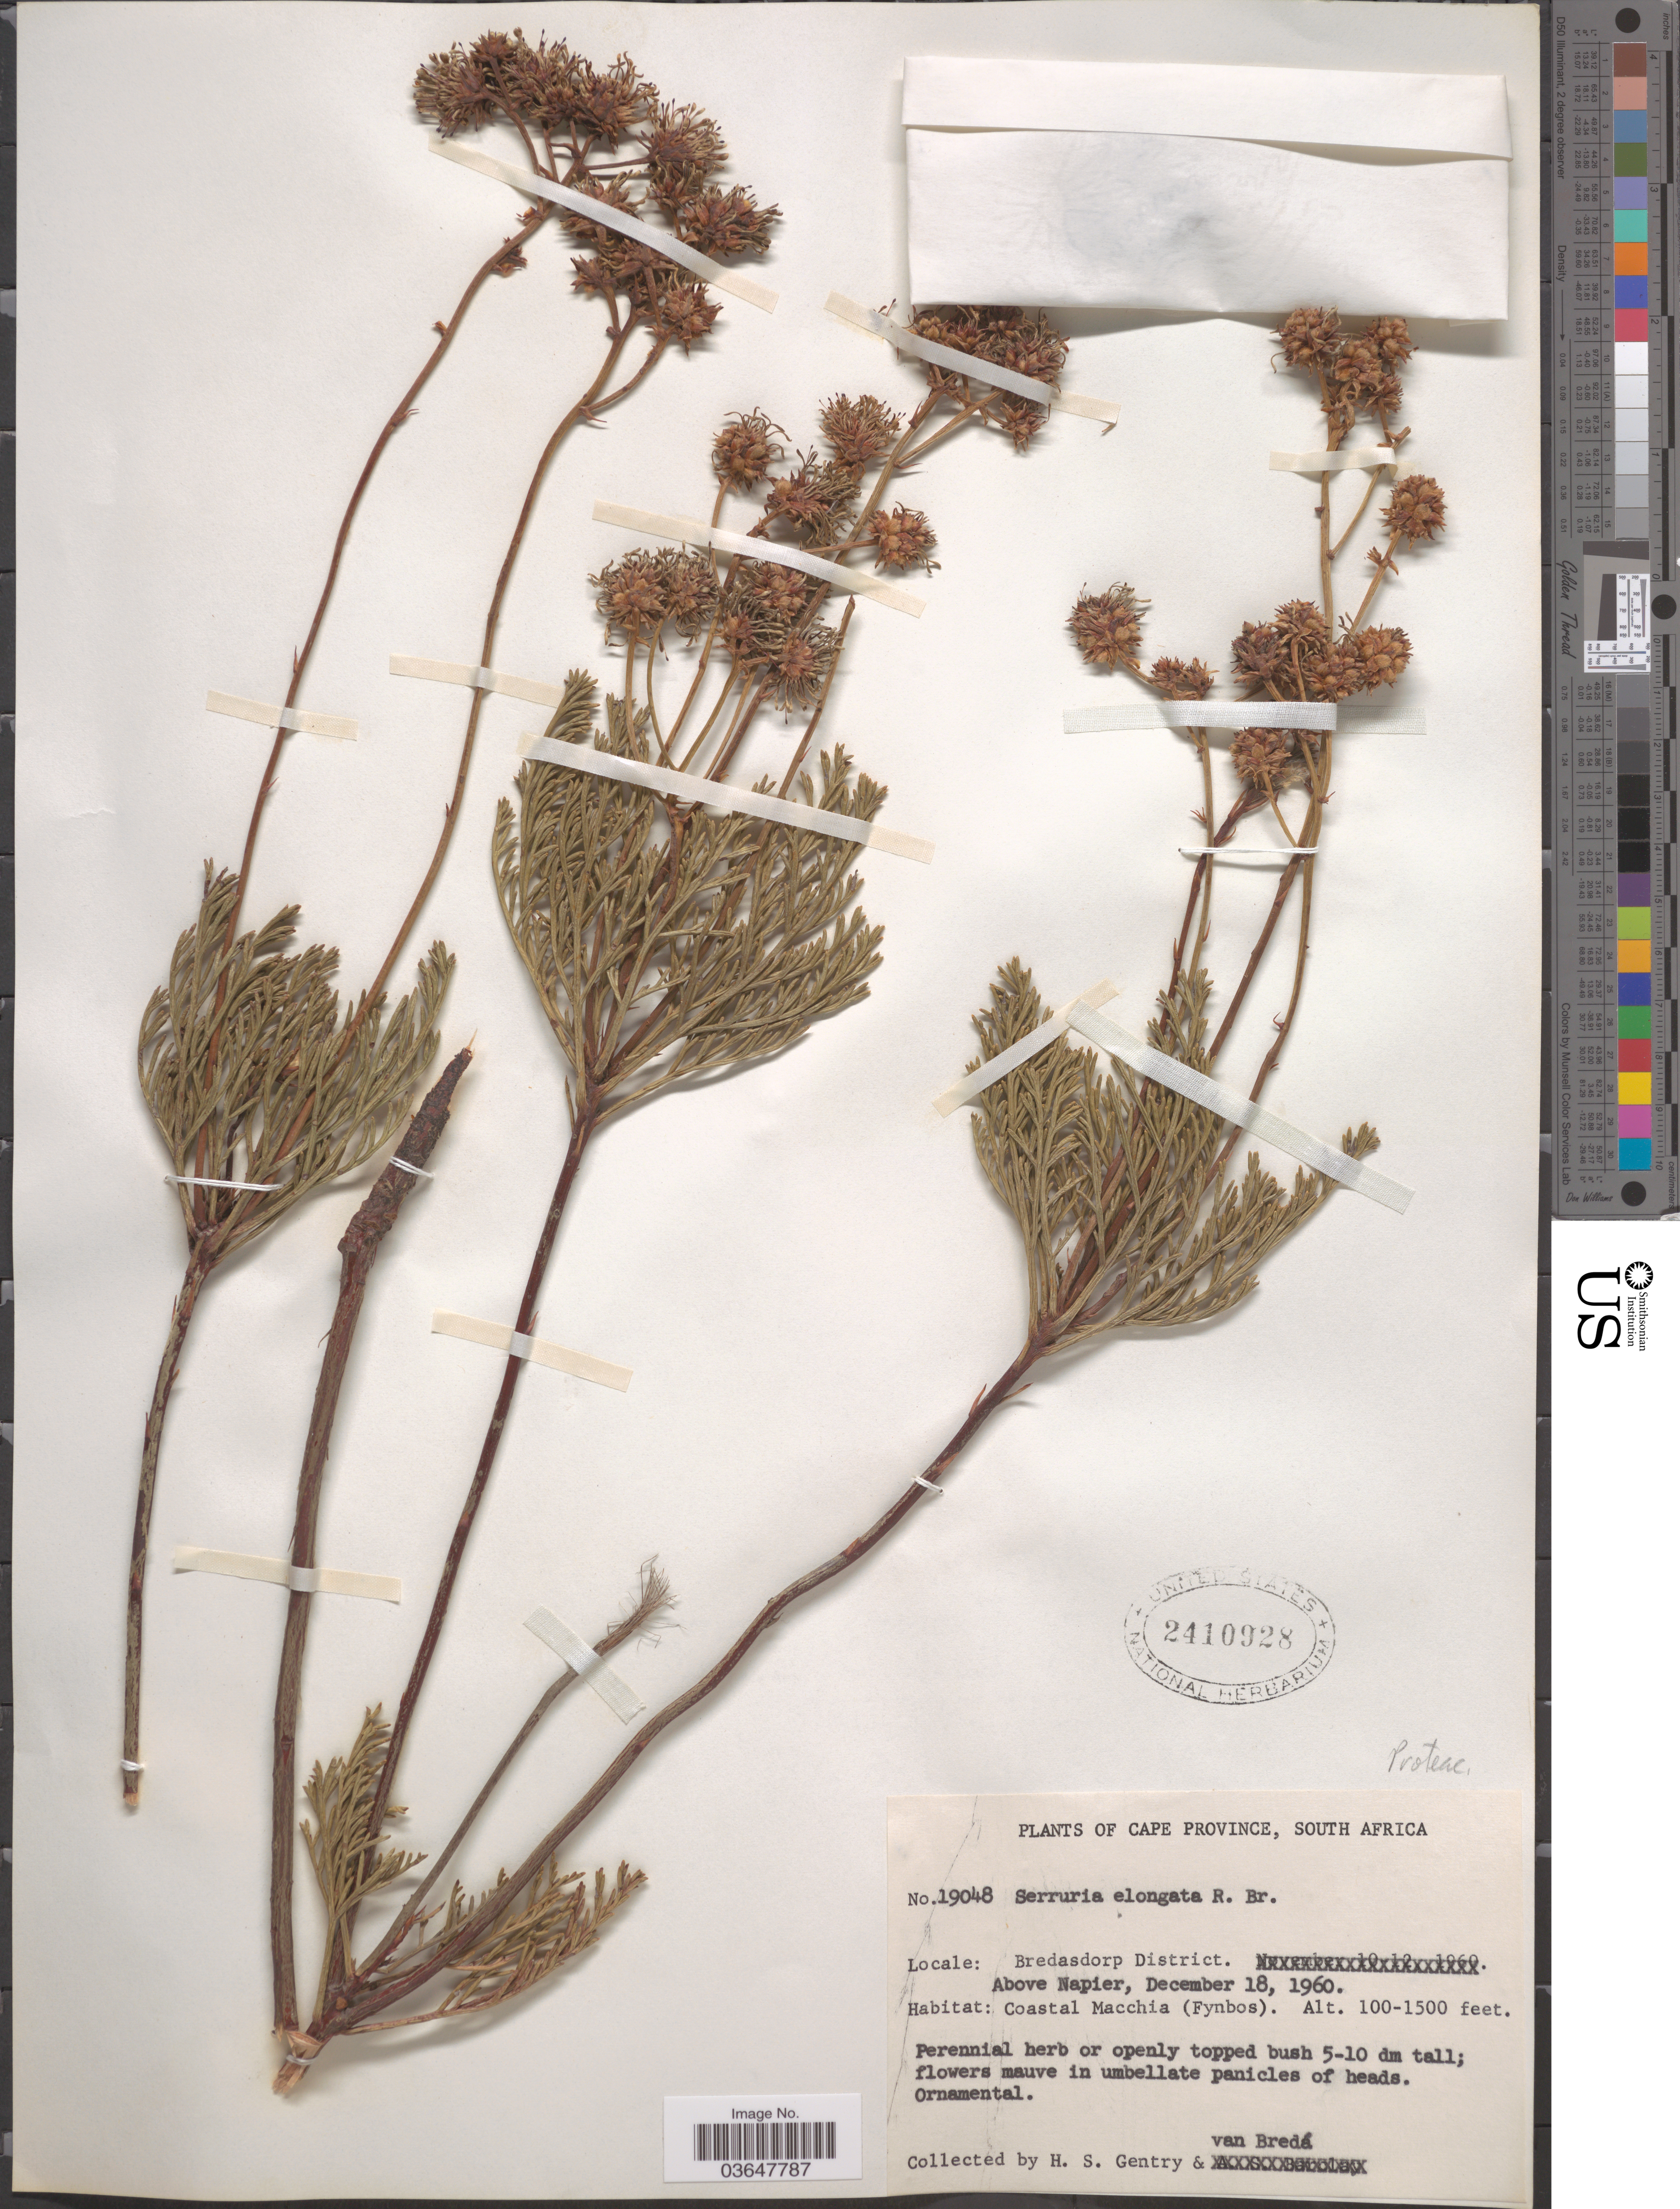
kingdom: Plantae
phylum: Tracheophyta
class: Magnoliopsida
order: Proteales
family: Proteaceae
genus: Serruria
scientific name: Serruria elongata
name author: R. Br.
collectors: H. S. Gentry & Van Bredá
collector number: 19048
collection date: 1960-12-18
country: South Africa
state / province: Western Cape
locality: Bredasdorp District. Above Napier.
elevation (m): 30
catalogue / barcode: US 2410928